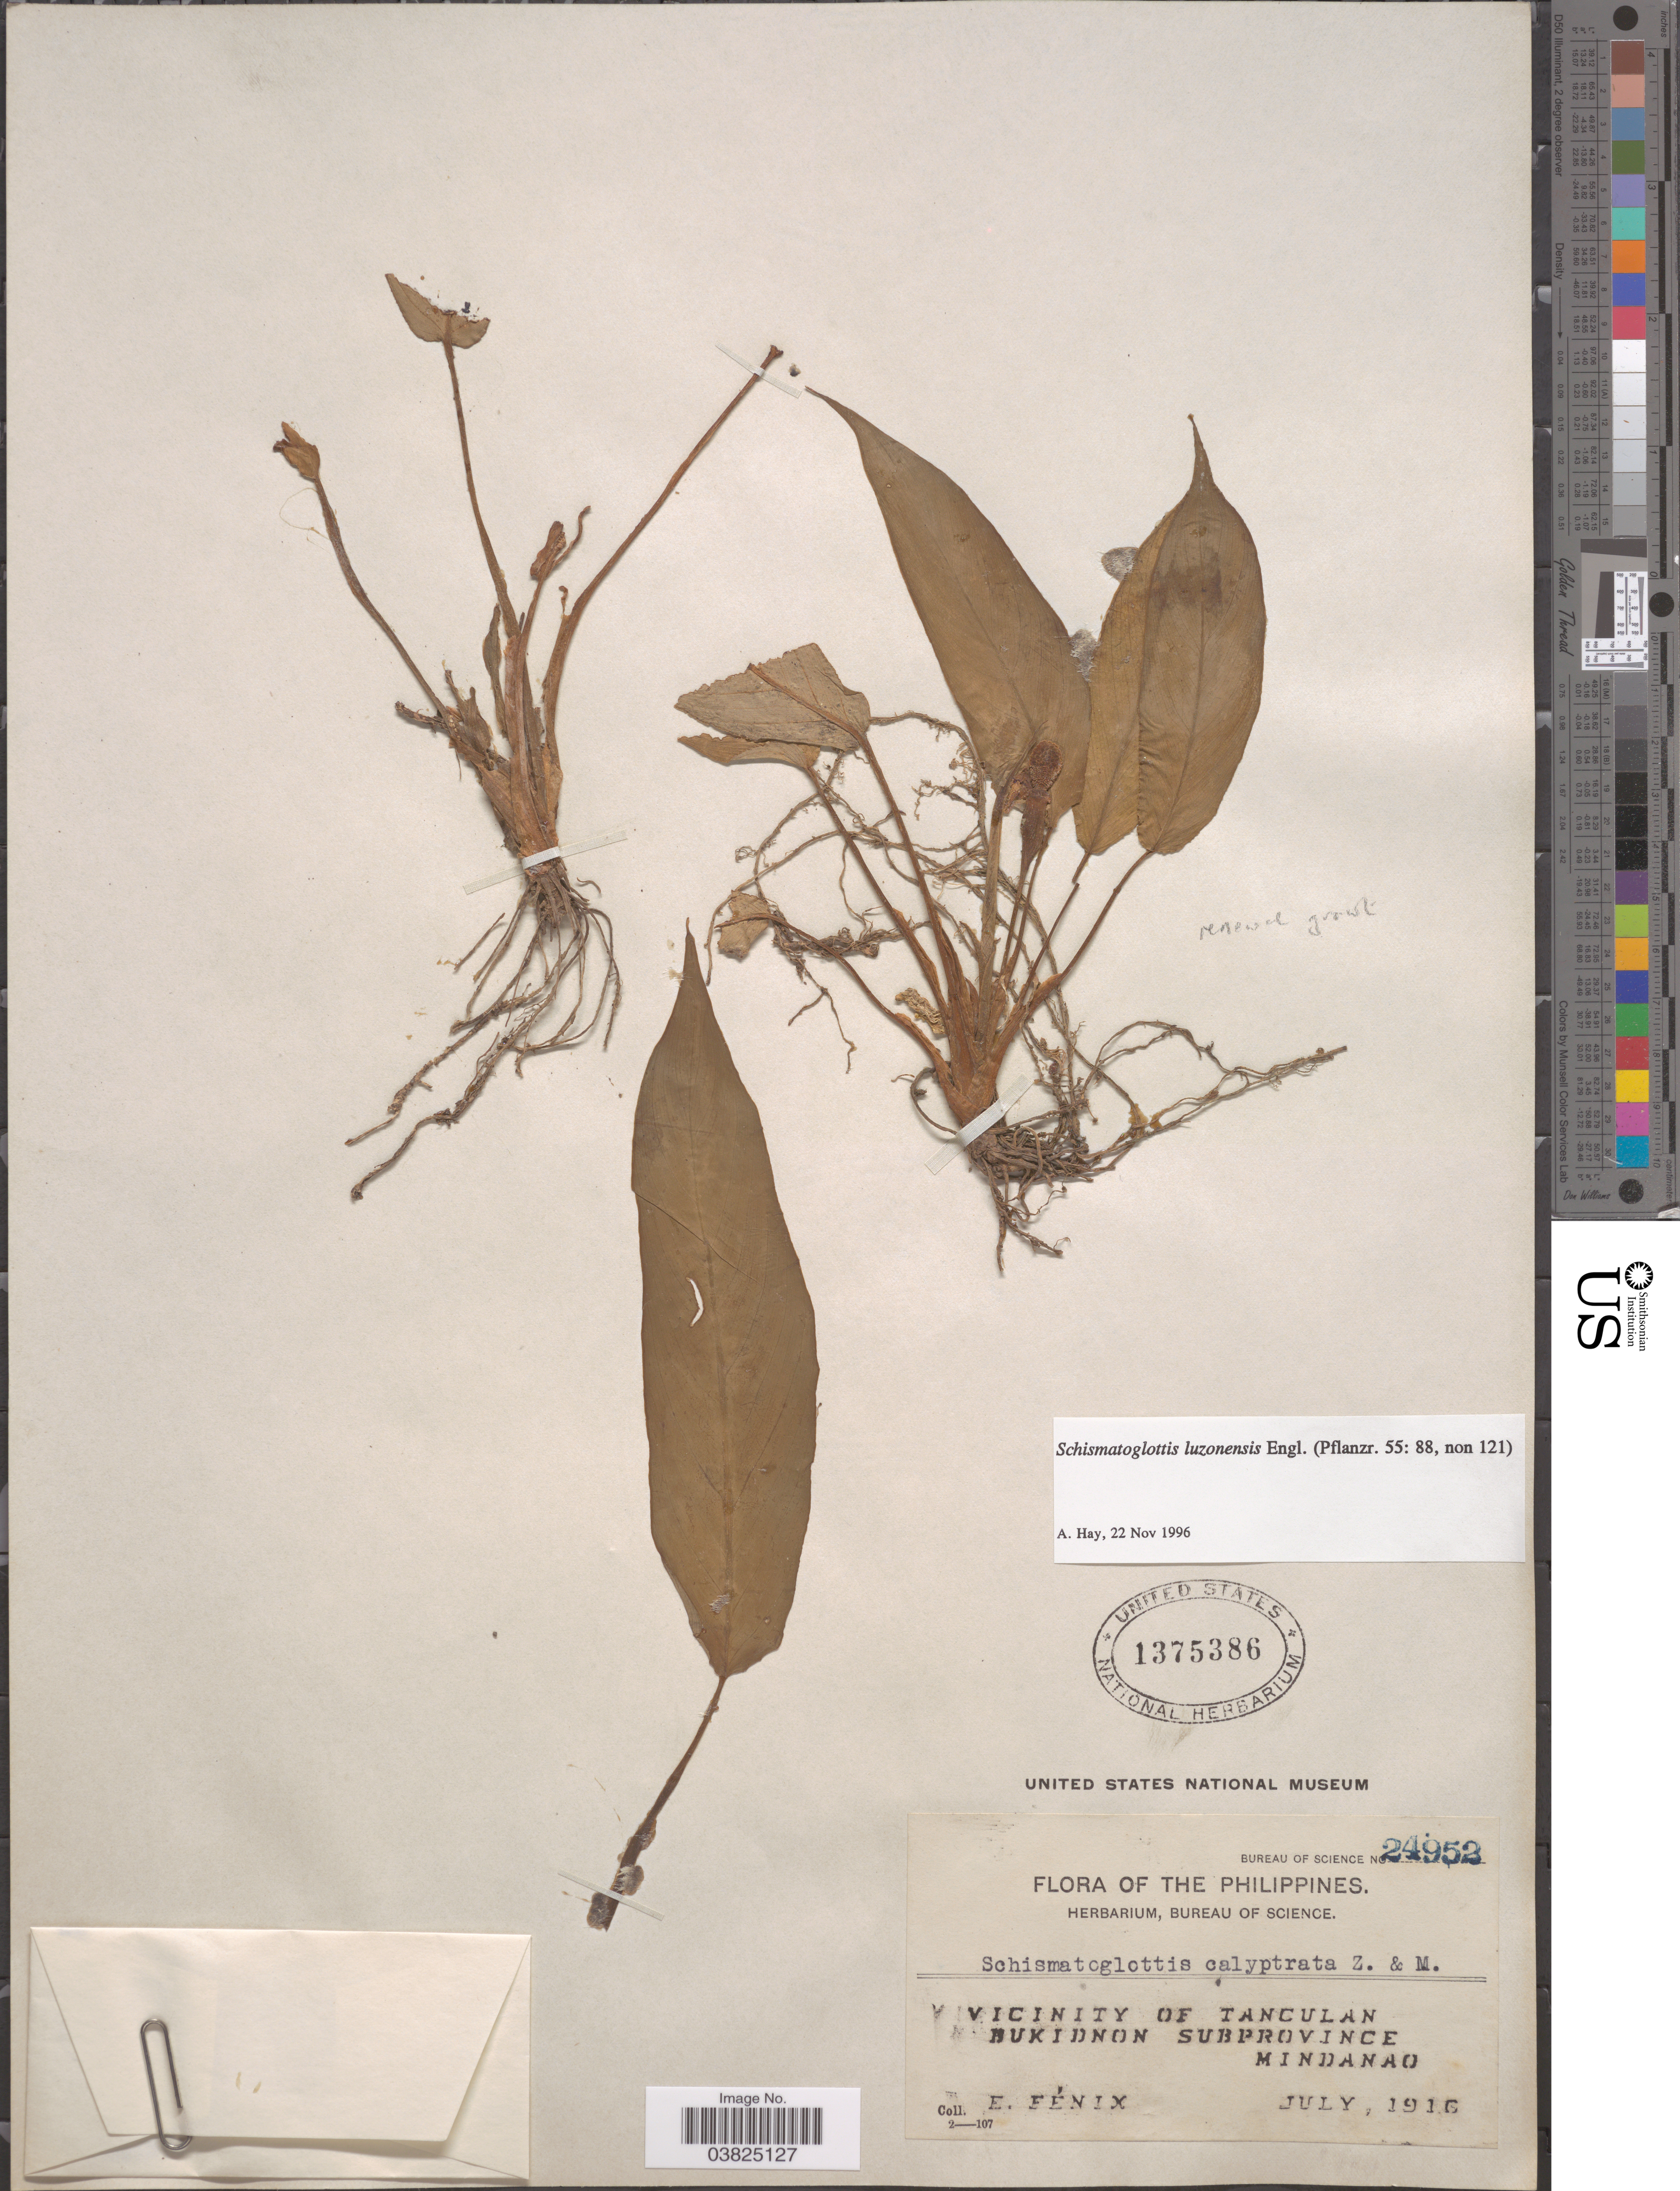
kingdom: Plantae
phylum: Tracheophyta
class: Liliopsida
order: Alismatales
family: Araceae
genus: Schismatoglottis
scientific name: Schismatoglottis luzonensis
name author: Engl.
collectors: E. Fénix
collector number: Bureau of Science 24952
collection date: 1916-07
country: Philippines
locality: Vicinity of Tanculan. Bukidnon Subprovince, Mindanao.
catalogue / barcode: US 1375386